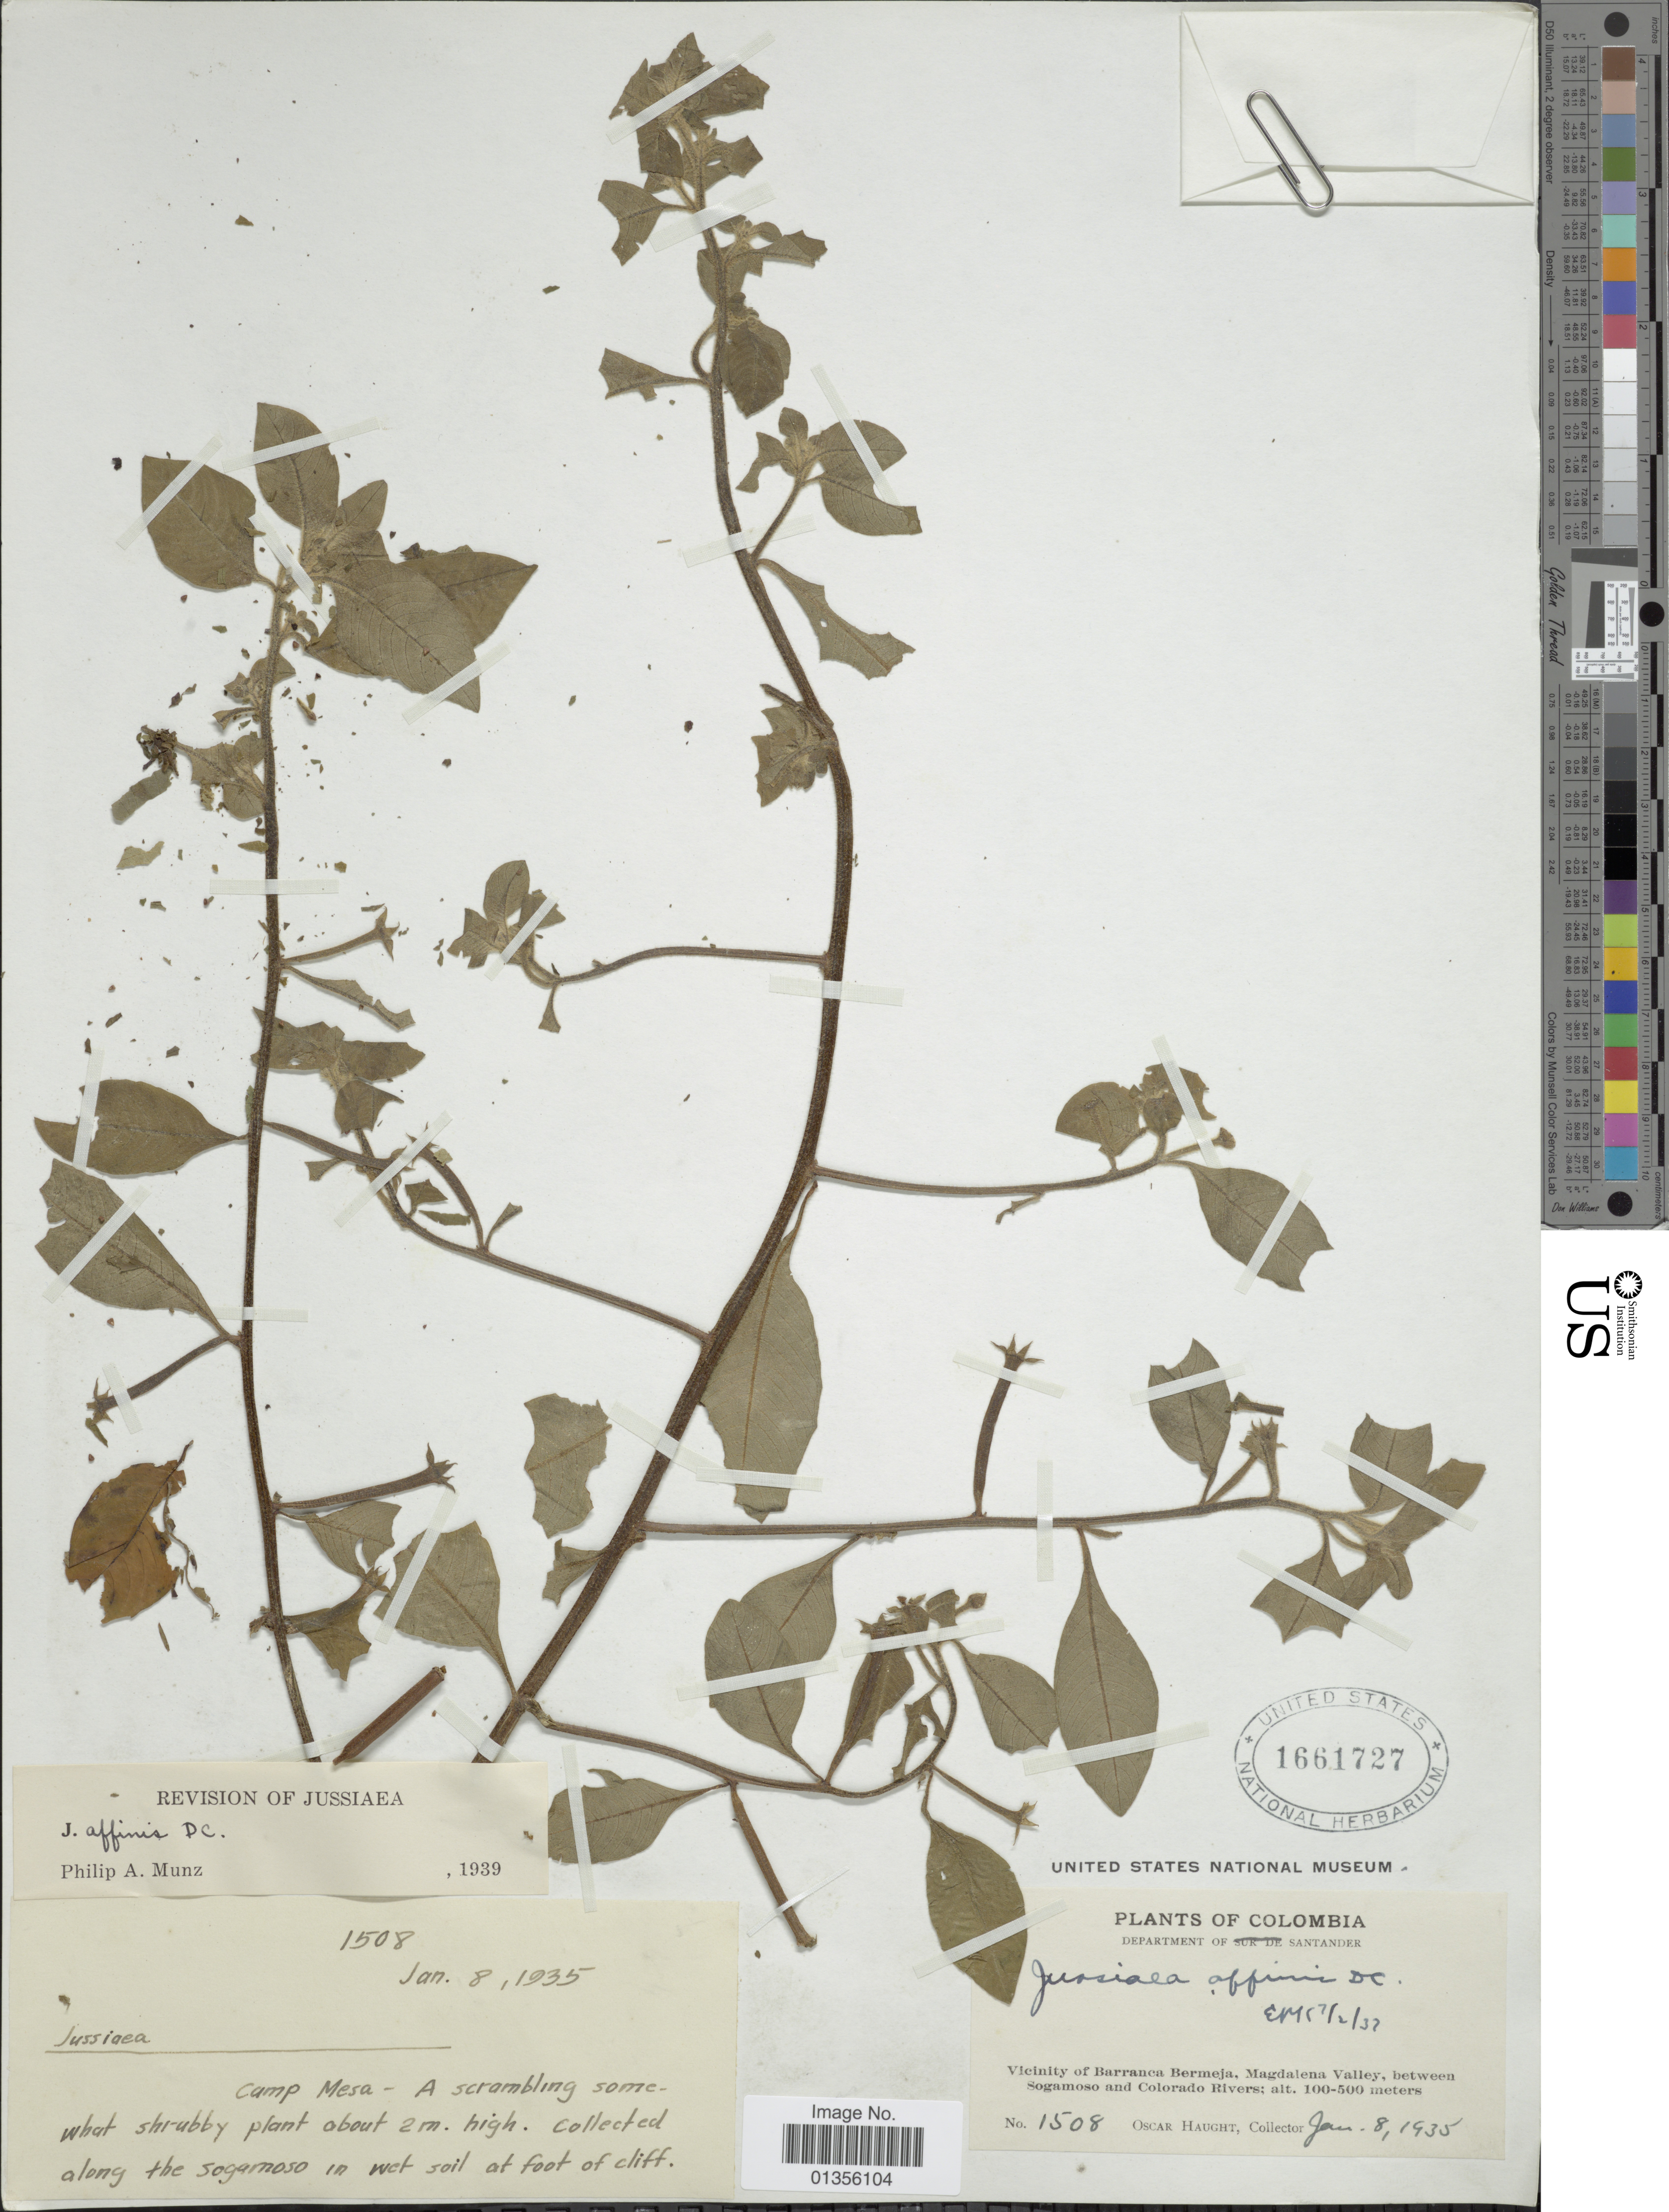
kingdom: Plantae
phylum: Tracheophyta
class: Magnoliopsida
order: Myrtales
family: Onagraceae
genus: Ludwigia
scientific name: Ludwigia affinis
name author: (DC.) H. Hara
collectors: O. L. Haught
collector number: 1508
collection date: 1935-01-08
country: Colombia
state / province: Santander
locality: Department of Santander. Vicinity of Barranca Bermeja. Magdalena Valley, between Sogamoso and Colorado Rivers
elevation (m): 100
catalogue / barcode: US 1661727